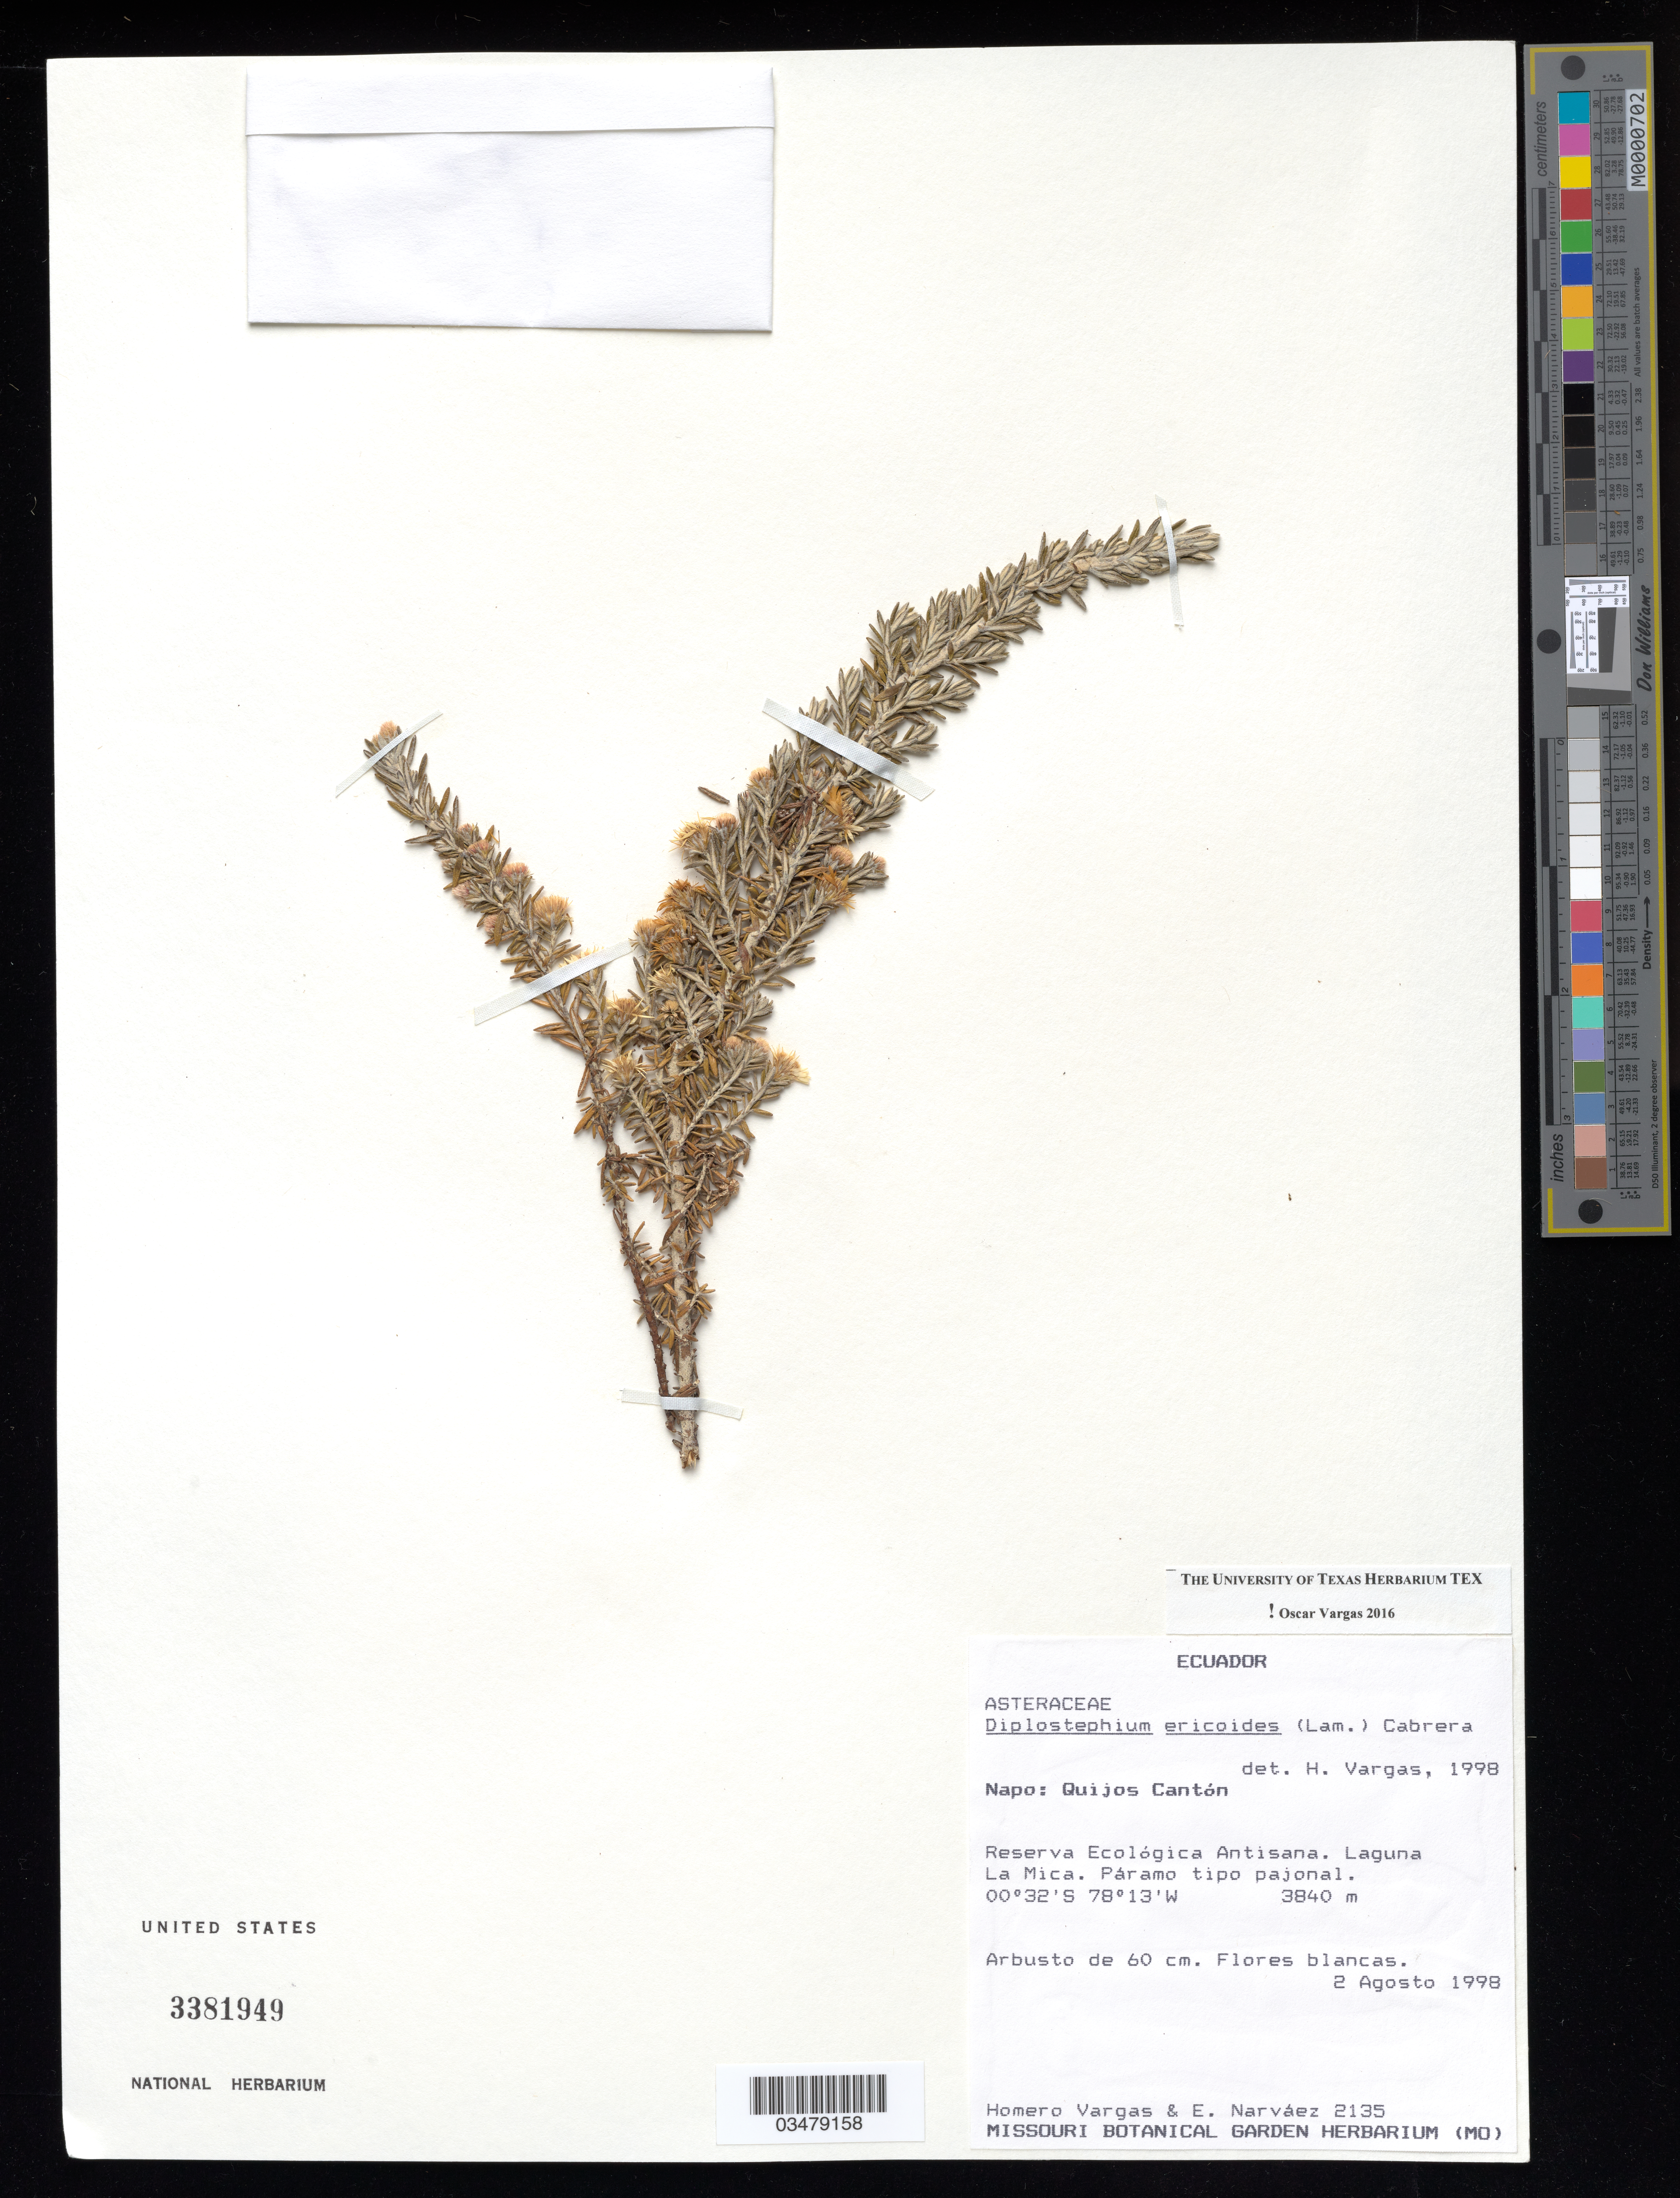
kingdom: Plantae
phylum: Tracheophyta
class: Magnoliopsida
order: Asterales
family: Asteraceae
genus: Diplostephium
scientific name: Diplostephium ericoides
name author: (Lam.) Cabrera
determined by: Vargas, Oscar M.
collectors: H. Vargas & E. Narváez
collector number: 2135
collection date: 1998-08-02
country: Ecuador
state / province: Napo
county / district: Quijos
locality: Reserva Ecologica Antisana. Leguna La Mica.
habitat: Paramo tipo pajonal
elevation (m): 3840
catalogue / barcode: US 3381949